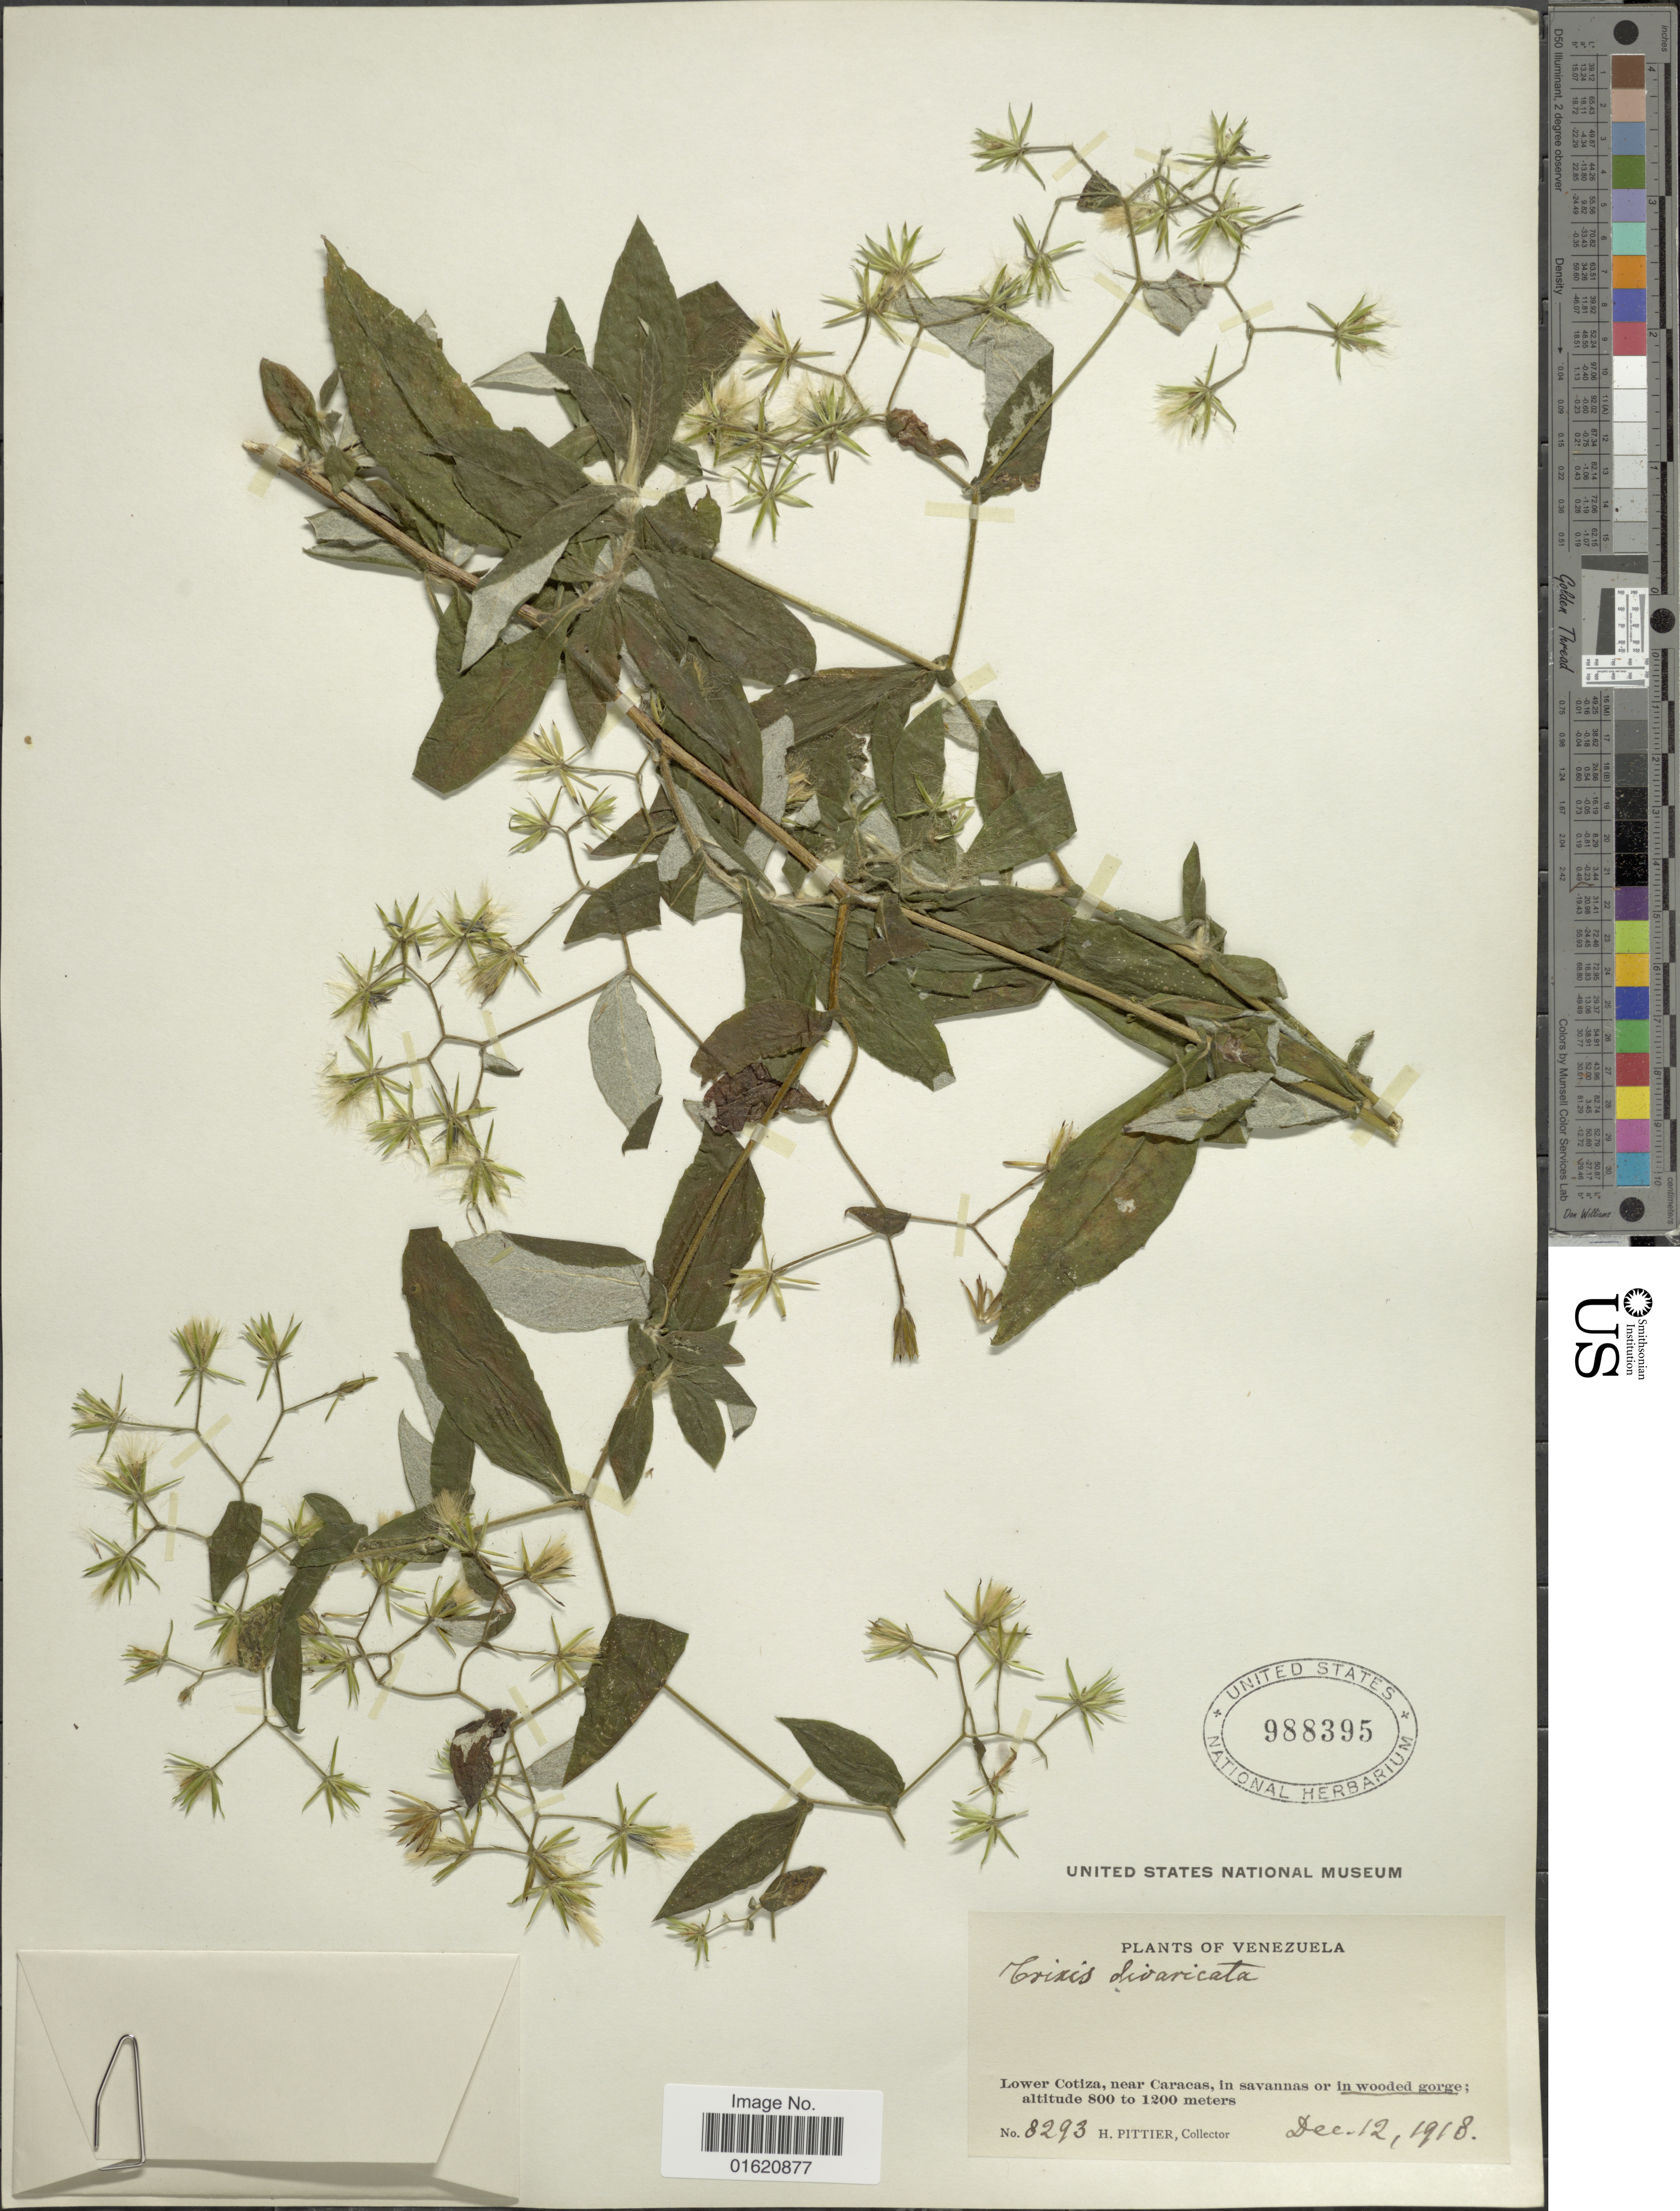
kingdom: Plantae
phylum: Tracheophyta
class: Magnoliopsida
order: Asterales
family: Asteraceae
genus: Trixis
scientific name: Trixis antimenorrhoea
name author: (Schrank) Mart. ex Kuntze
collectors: H. F. Pittier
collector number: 8293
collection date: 1918-12-12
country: Venezuela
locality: Lower Cotiza, near Caracas, in savannas or in wooded gorge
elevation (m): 800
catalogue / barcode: US 988395